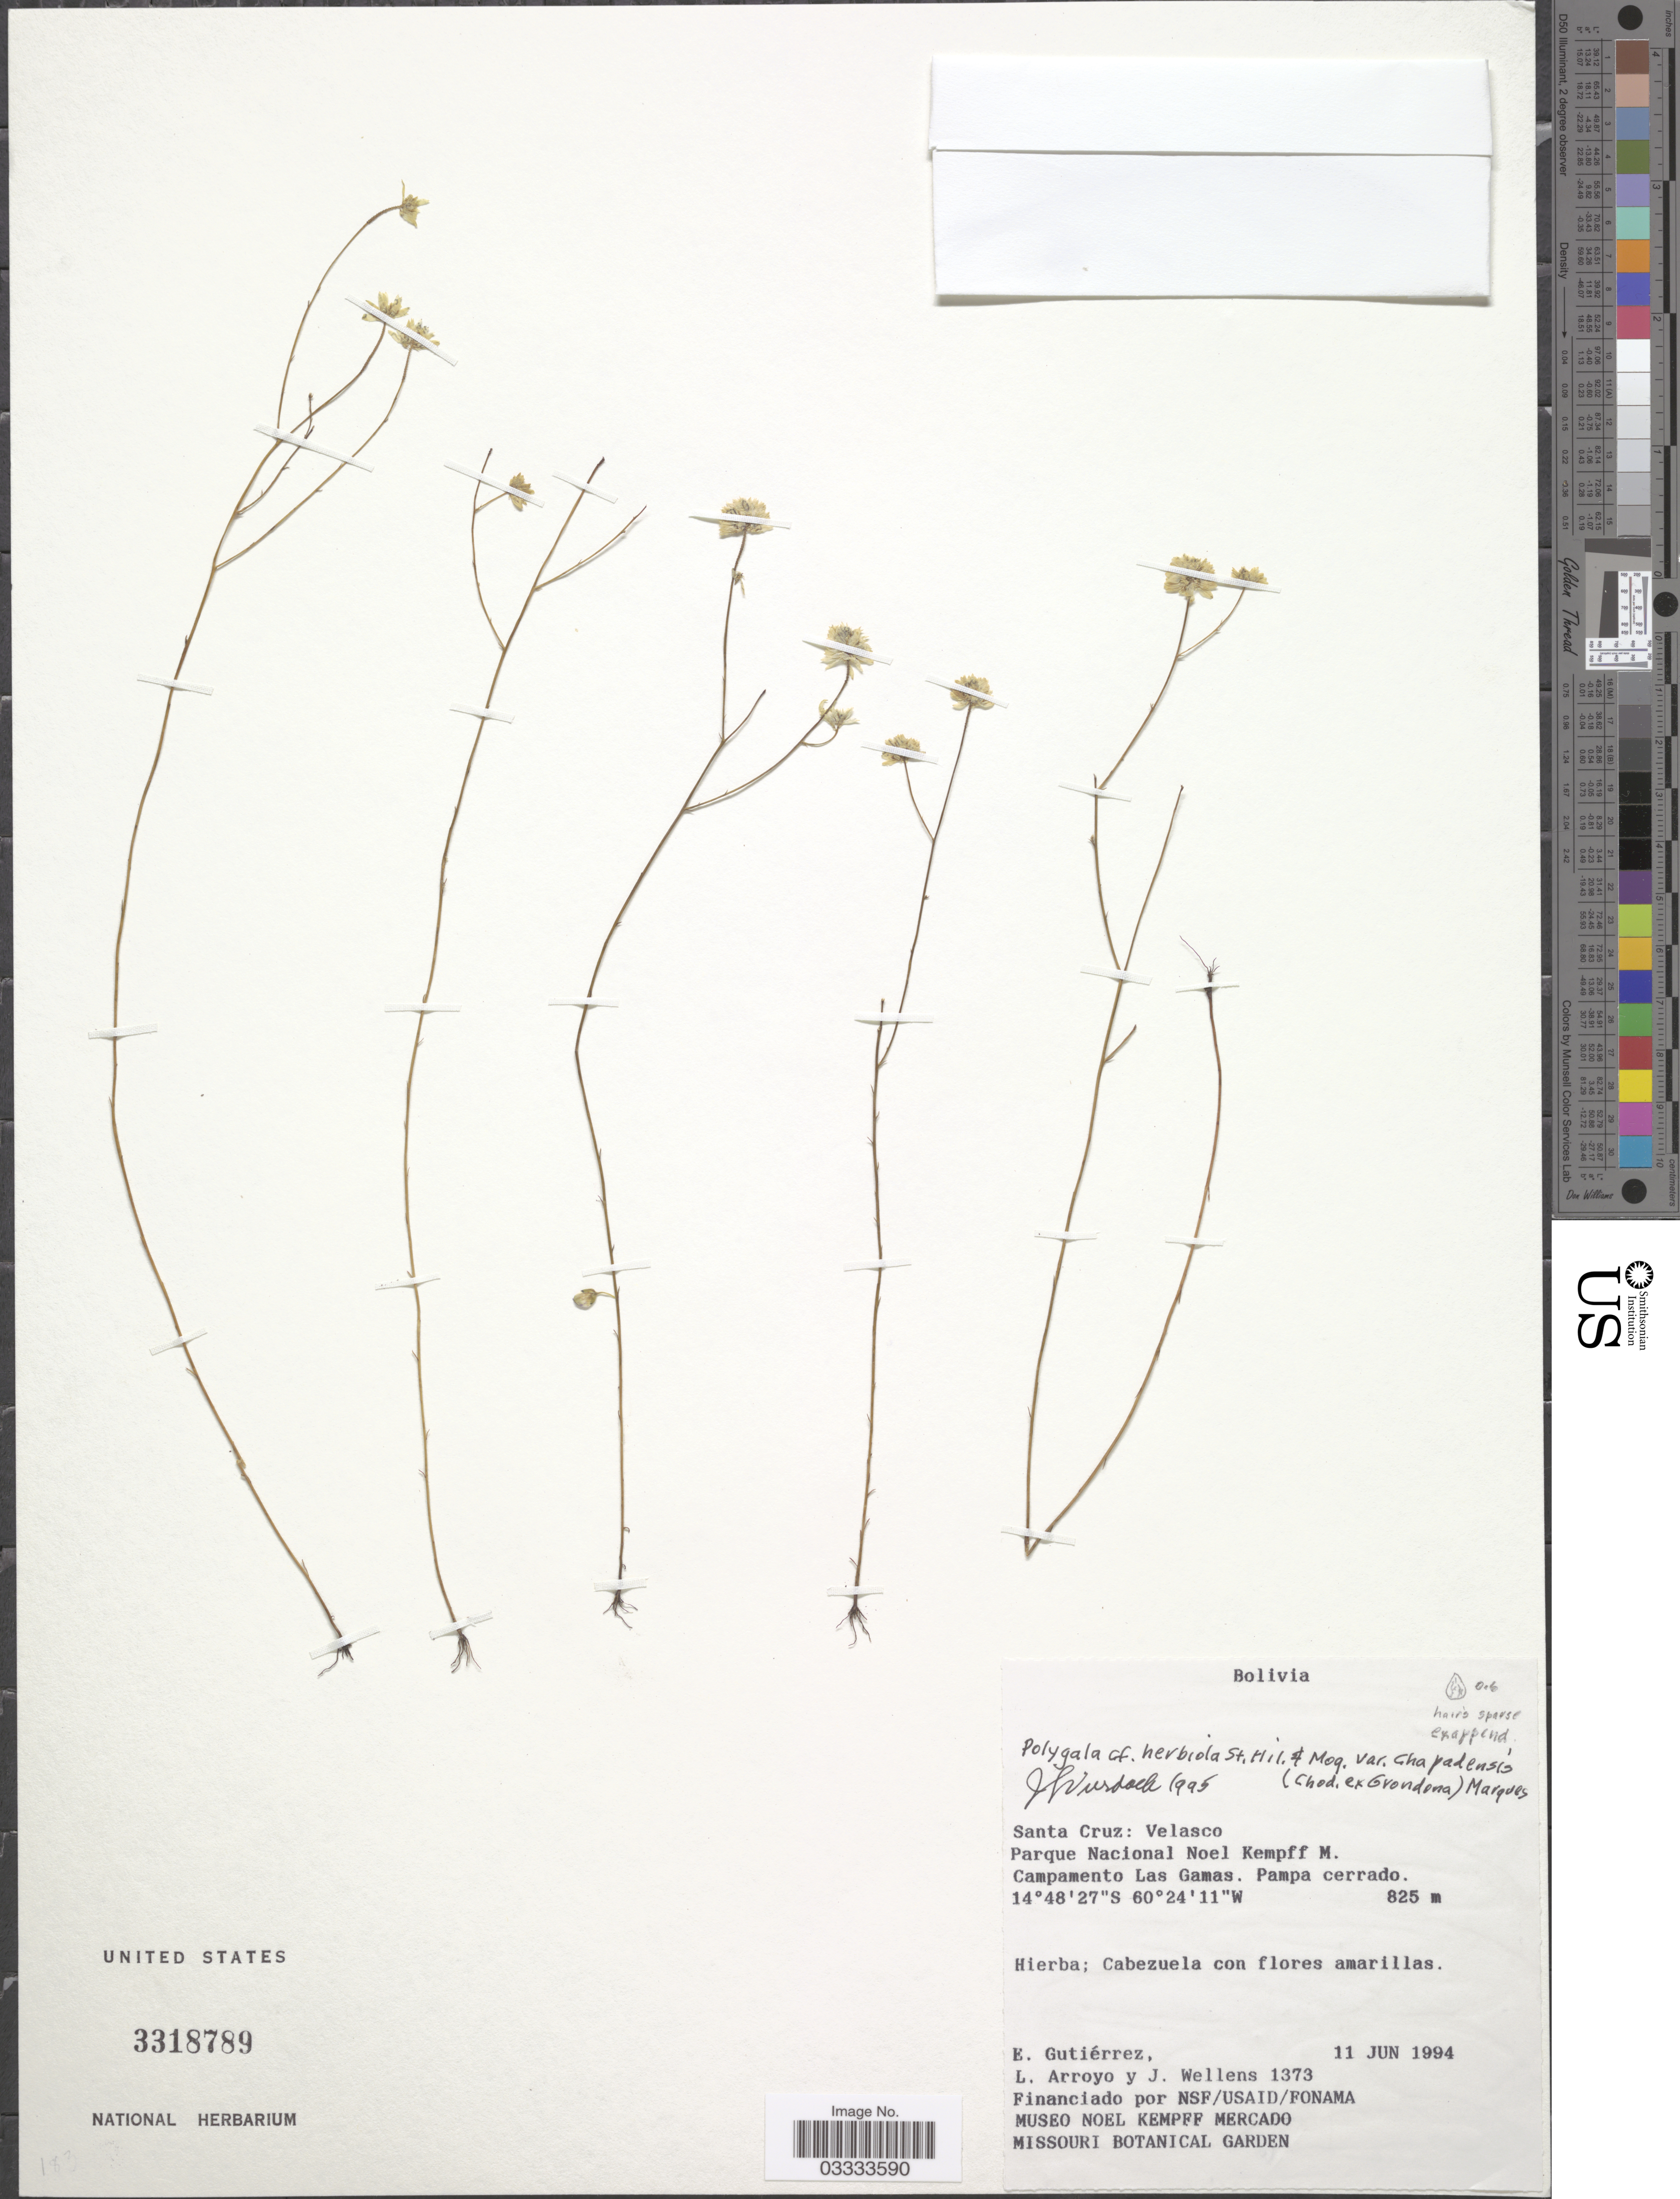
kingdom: Plantae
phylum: Tracheophyta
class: Magnoliopsida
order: Fabales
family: Polygalaceae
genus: Polygala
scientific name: Polygala herbiola var. herbiola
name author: A. St.-Hil. & Moq.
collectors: E. Gutiérrez, L. Arroyo & J. Wellens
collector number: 1373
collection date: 1994-06-11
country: Bolivia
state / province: Santa Cruz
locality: Velasco. Parque Nacional Noel Kempff M. Campamento Las Gamas. Pampa cerrado.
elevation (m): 825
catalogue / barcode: US 3318789